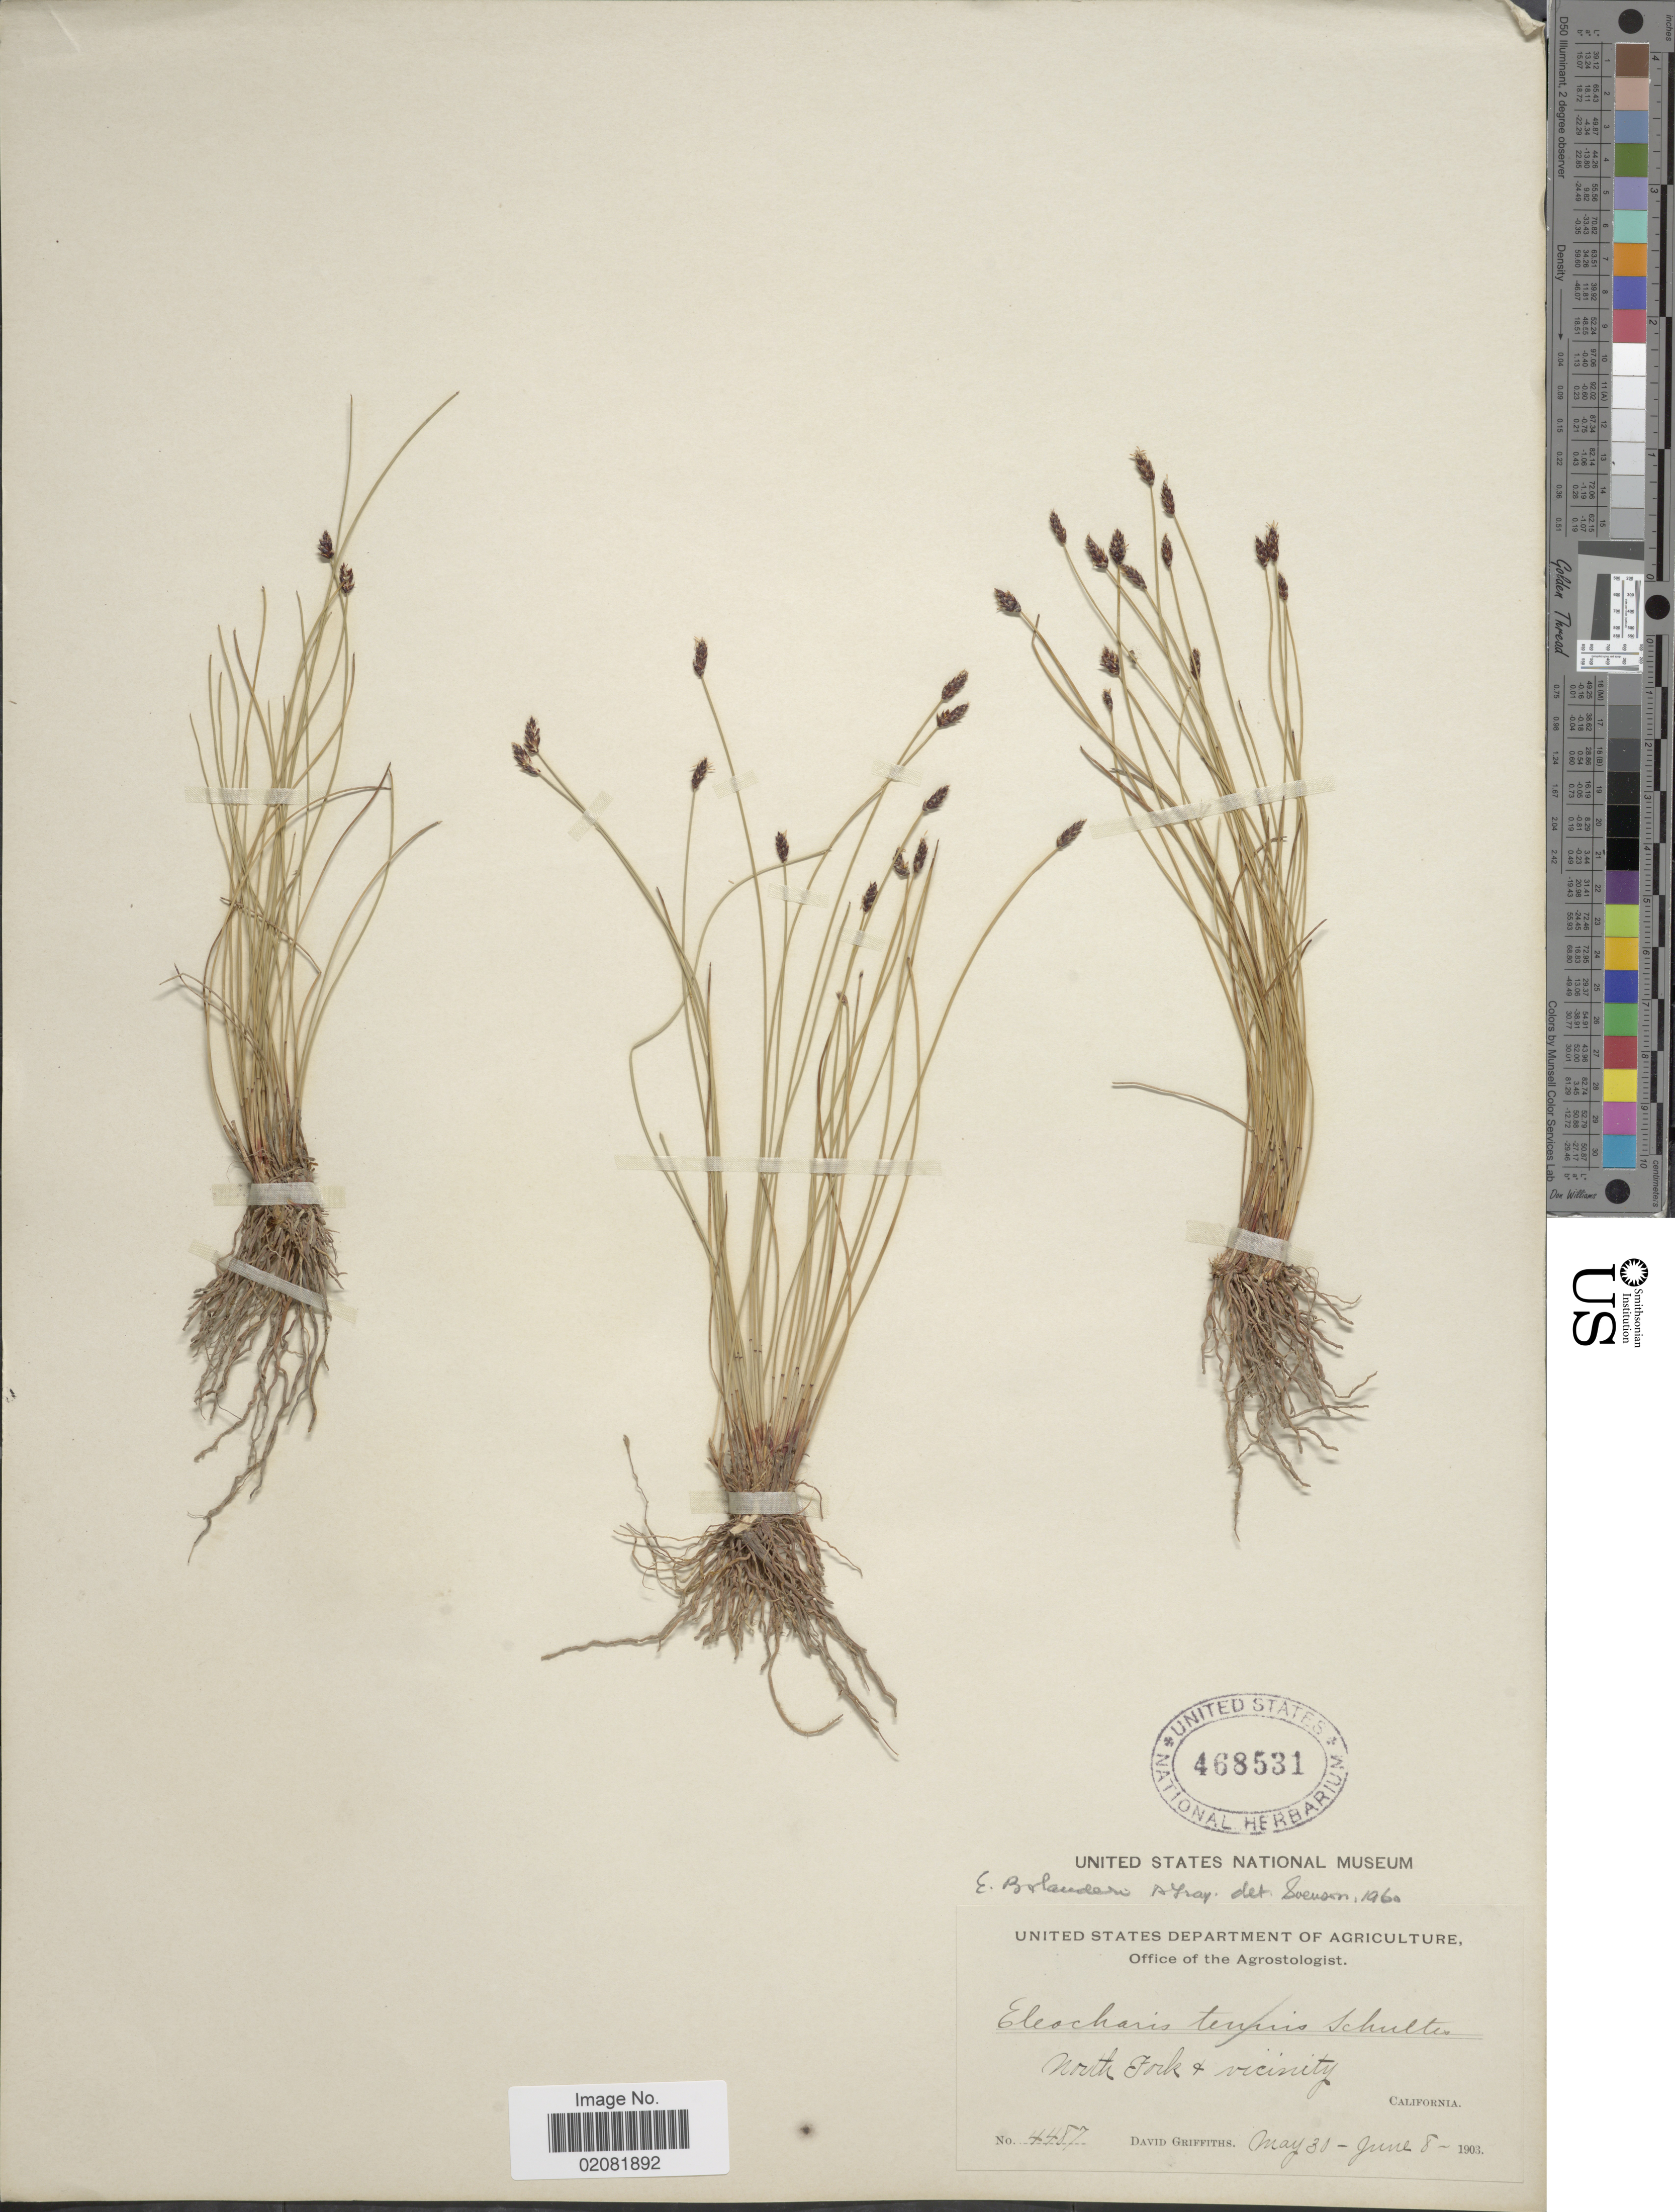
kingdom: Plantae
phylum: Tracheophyta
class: Liliopsida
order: Poales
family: Cyperaceae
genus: Eleocharis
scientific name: Eleocharis bolanderi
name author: A. Gray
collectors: D. Griffiths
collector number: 4487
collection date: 1903-05-30/1903-06-08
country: United States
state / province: California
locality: North Fork + Vicinity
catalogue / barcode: US 468531